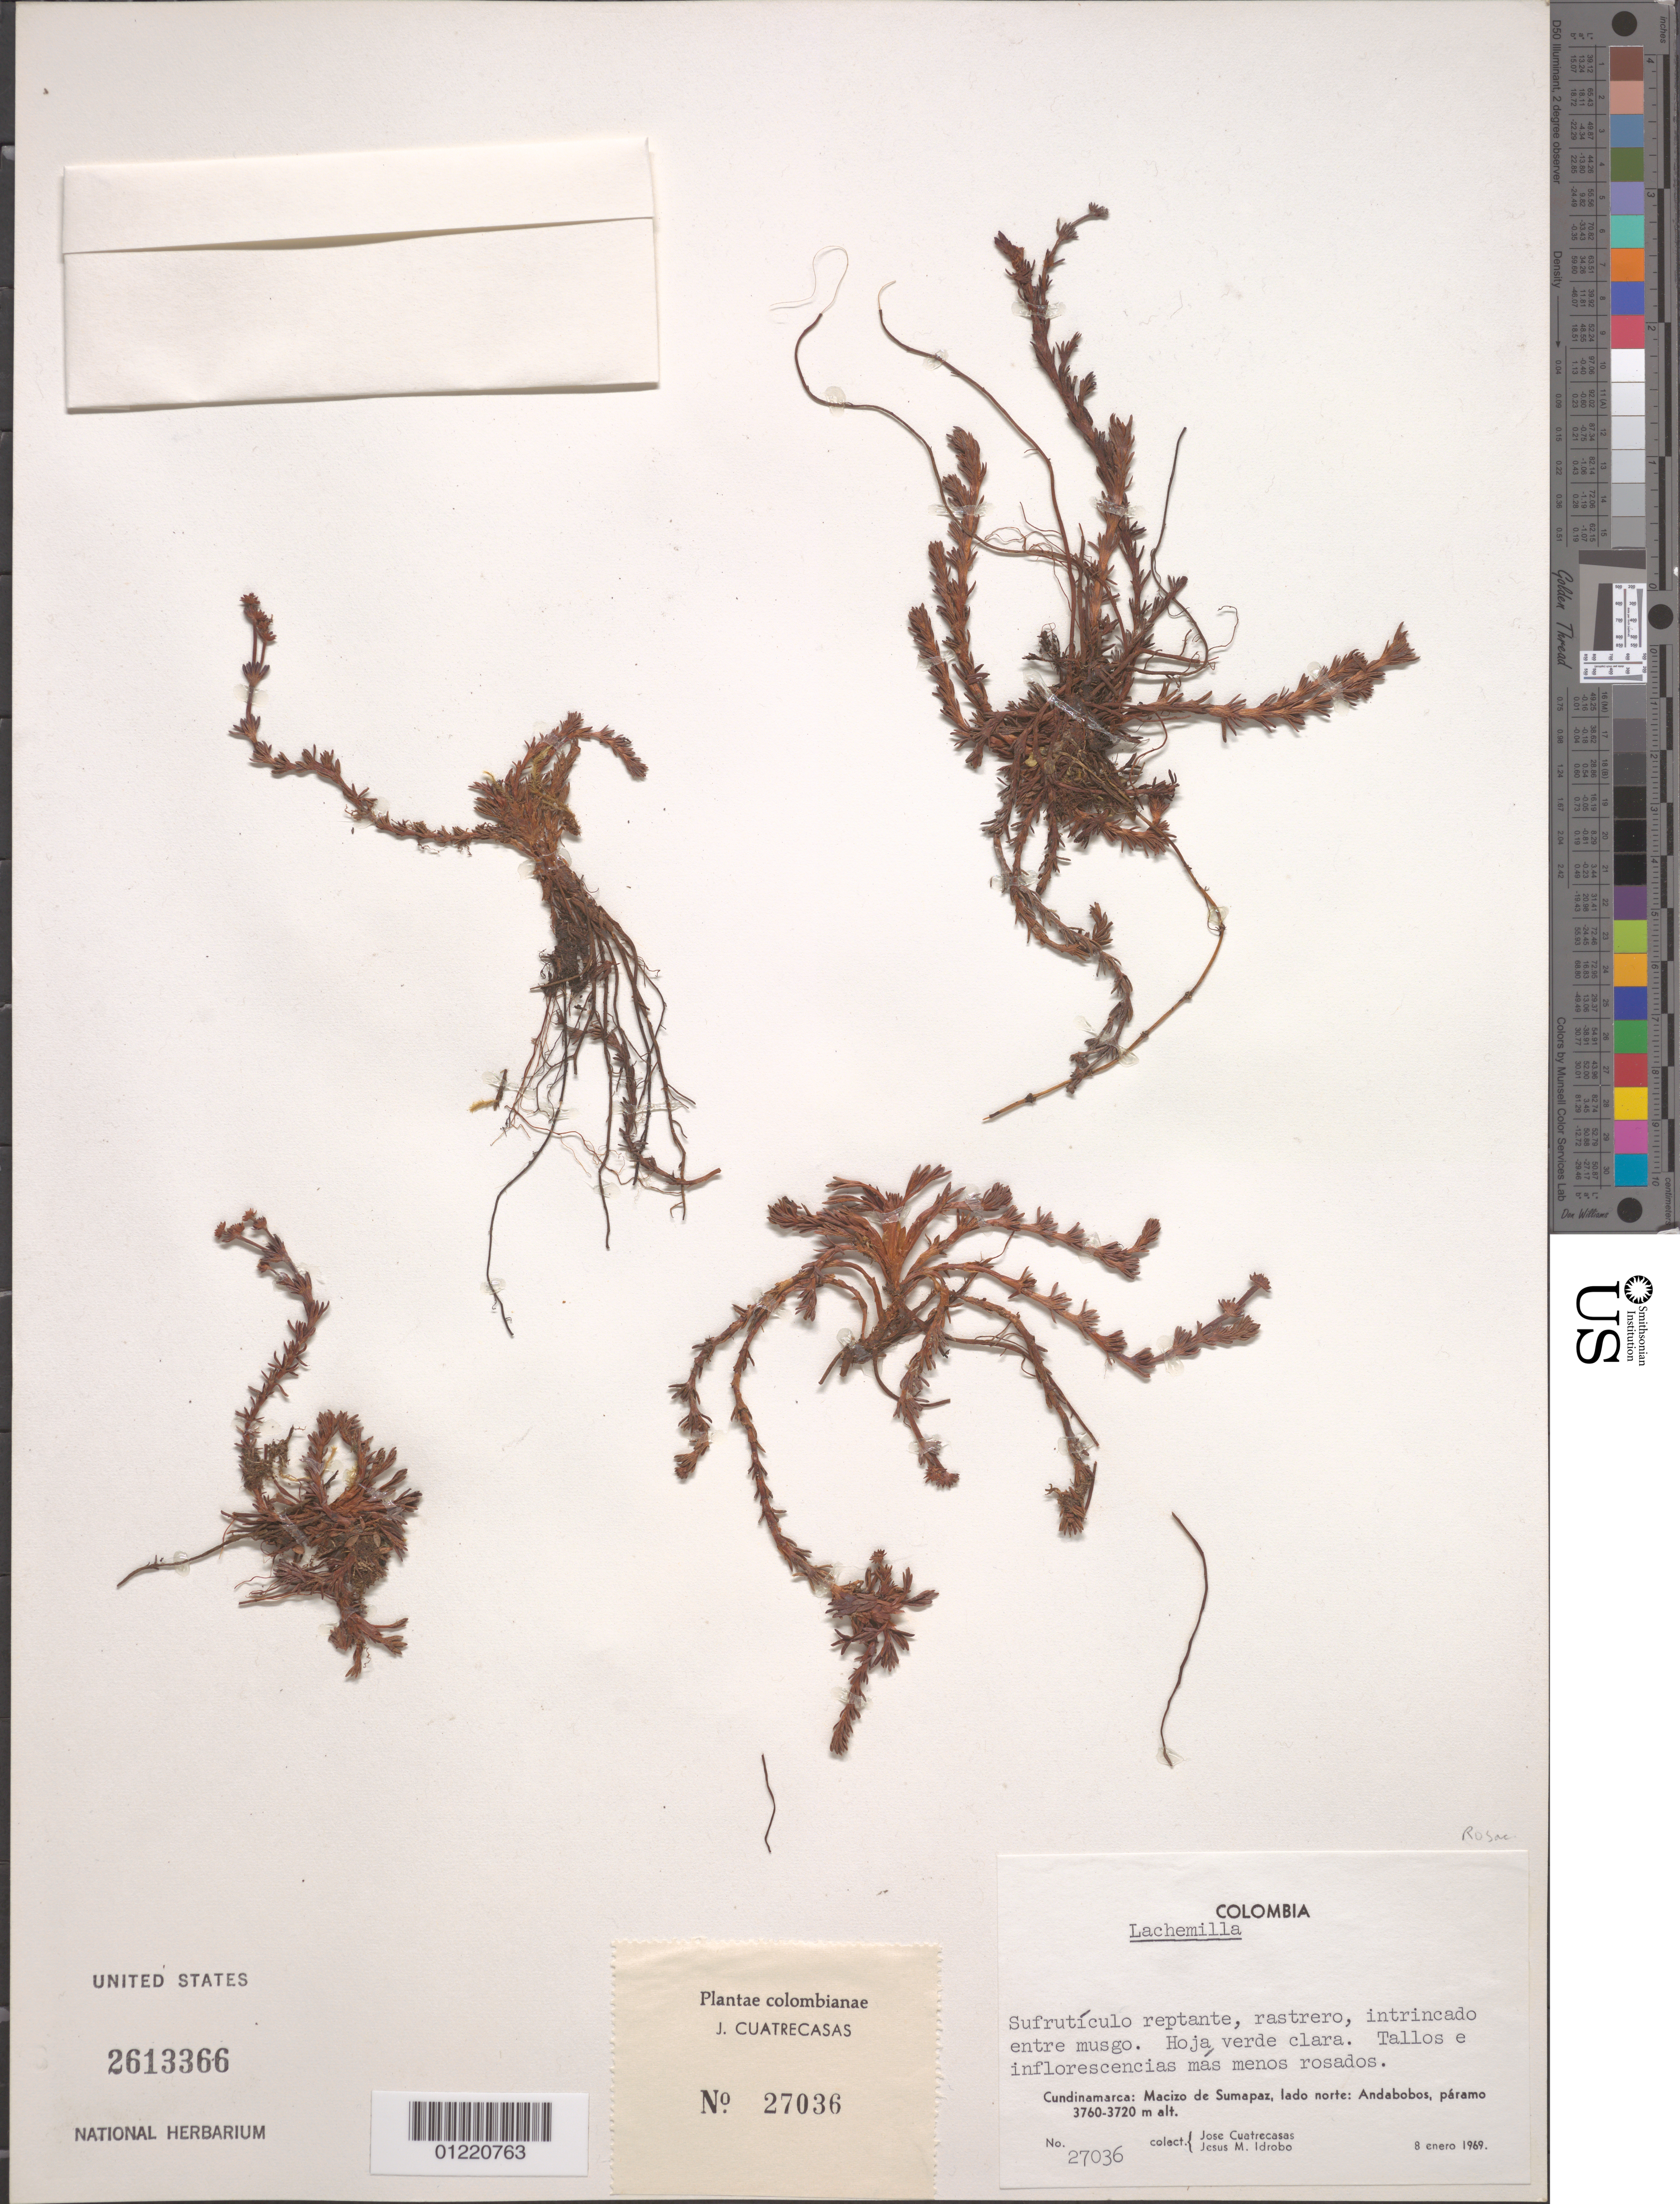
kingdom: Plantae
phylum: Tracheophyta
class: Magnoliopsida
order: Rosales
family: Rosaceae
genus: Lachemilla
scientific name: Lachemilla sp.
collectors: J. Cuatrecasas & J. M. Idrobo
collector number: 27036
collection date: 1969-01-08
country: Colombia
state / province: Cundinamarca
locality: Macizo de Sumapaz, lado norte: Andabobos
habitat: Paramo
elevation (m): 3720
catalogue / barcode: US 2613366